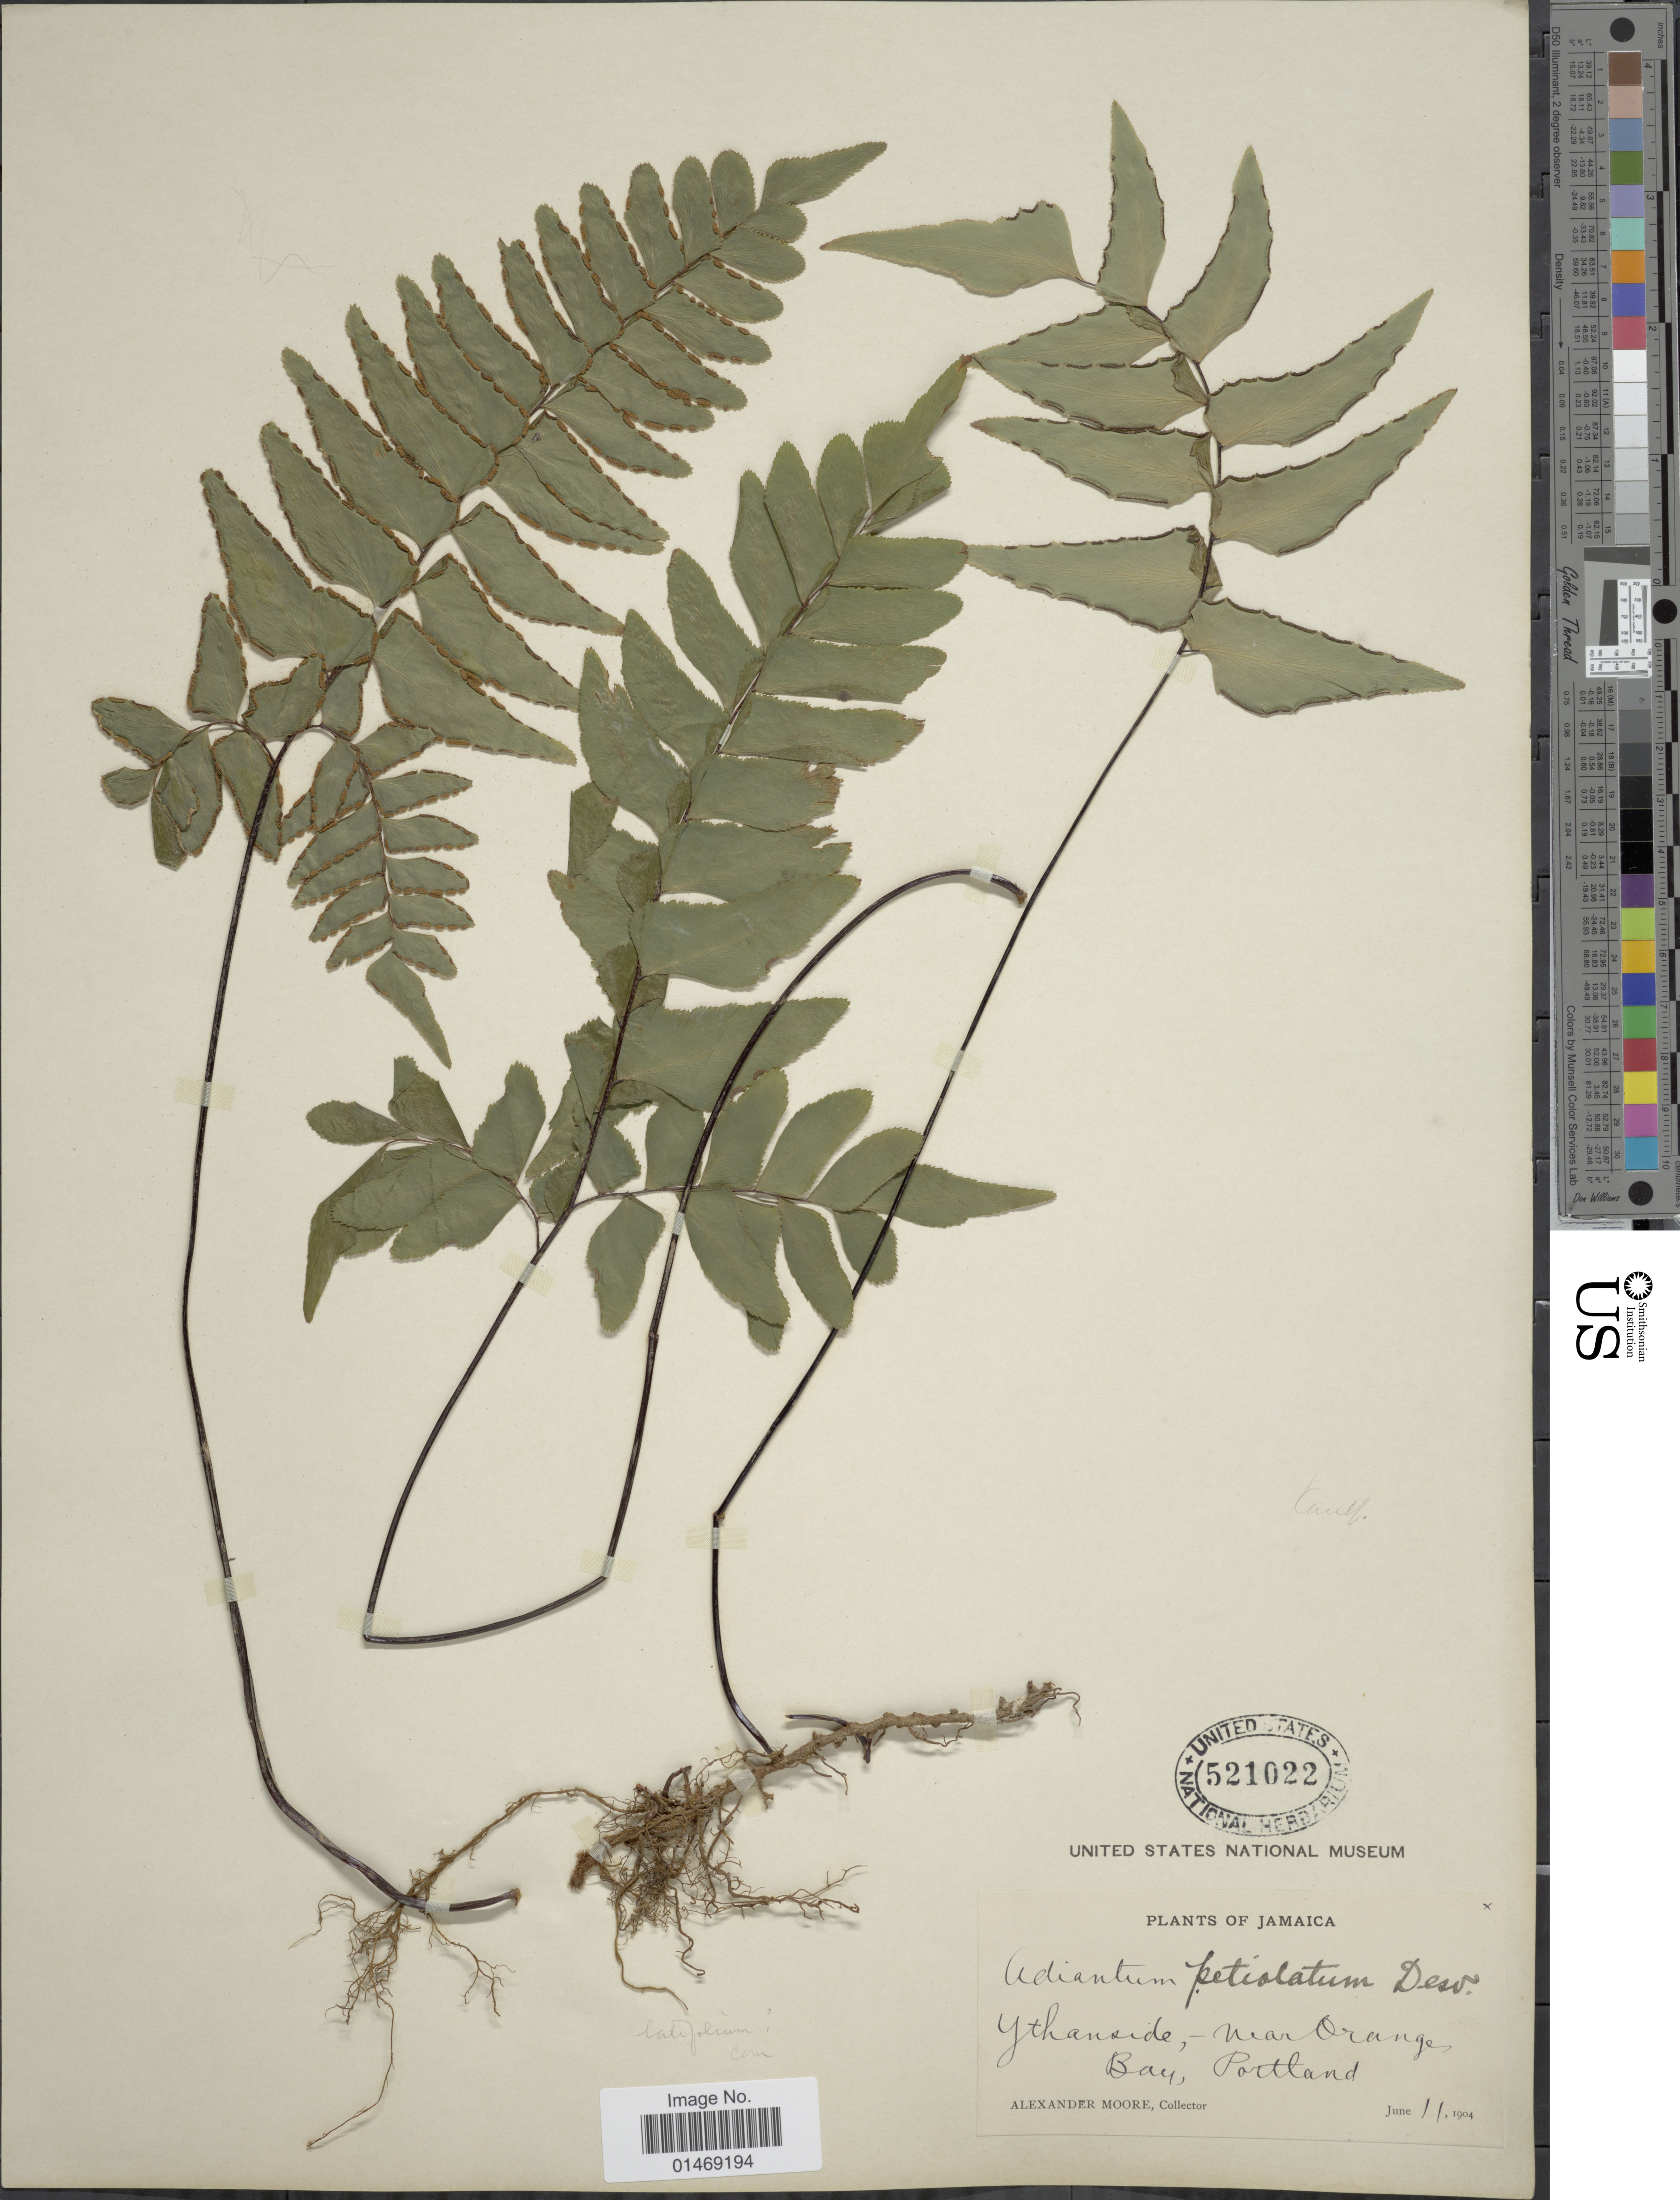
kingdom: Plantae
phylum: Tracheophyta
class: Polypodiopsida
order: Polypodiales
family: Pteridaceae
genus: Adiantum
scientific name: Adiantum petiolatum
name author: Desv.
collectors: A. Moore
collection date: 1904-06-11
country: Jamaica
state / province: Portland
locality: Ythanside,- near Orange Bay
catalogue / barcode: US 521022